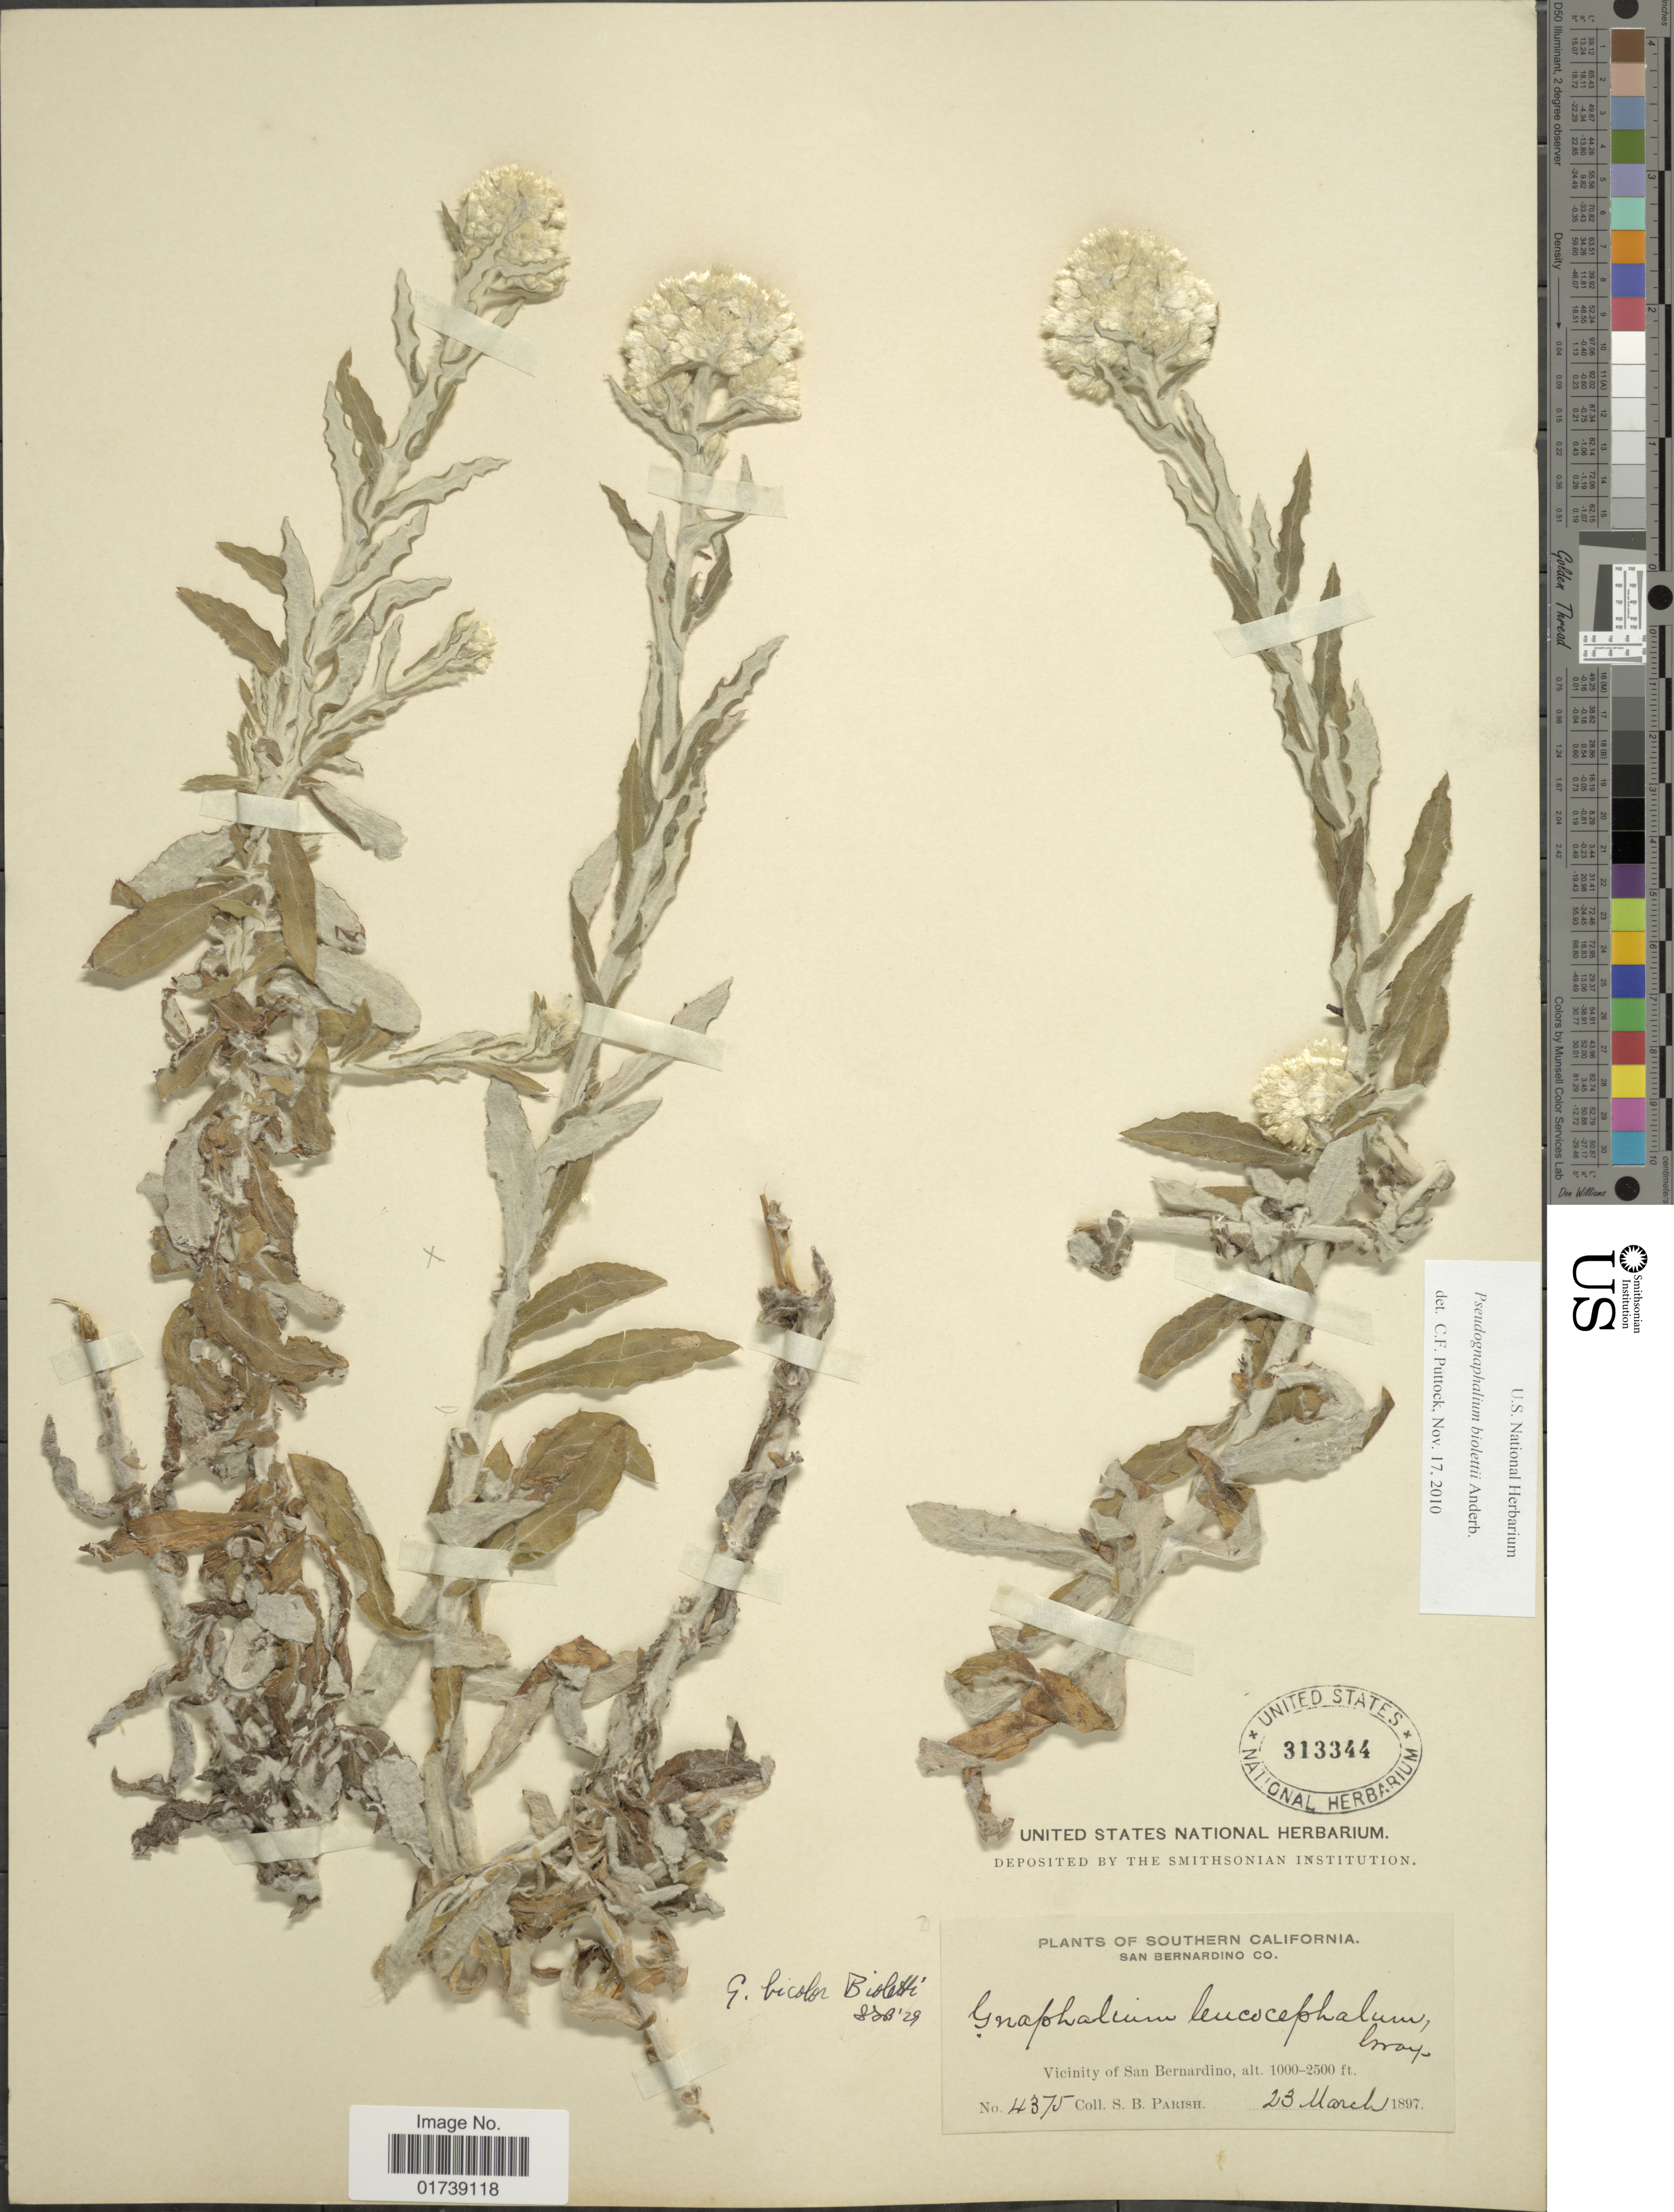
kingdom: Plantae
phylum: Tracheophyta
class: Magnoliopsida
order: Asterales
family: Asteraceae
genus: Pseudognaphalium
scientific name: Pseudognaphalium biolettii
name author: Anderb.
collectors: S. B. Parish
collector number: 4375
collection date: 1897-03-23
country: United States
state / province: California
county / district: San Bernardino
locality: South California, San Bernardino Co., Vicinity of San Bernardino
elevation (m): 305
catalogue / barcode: US 313344